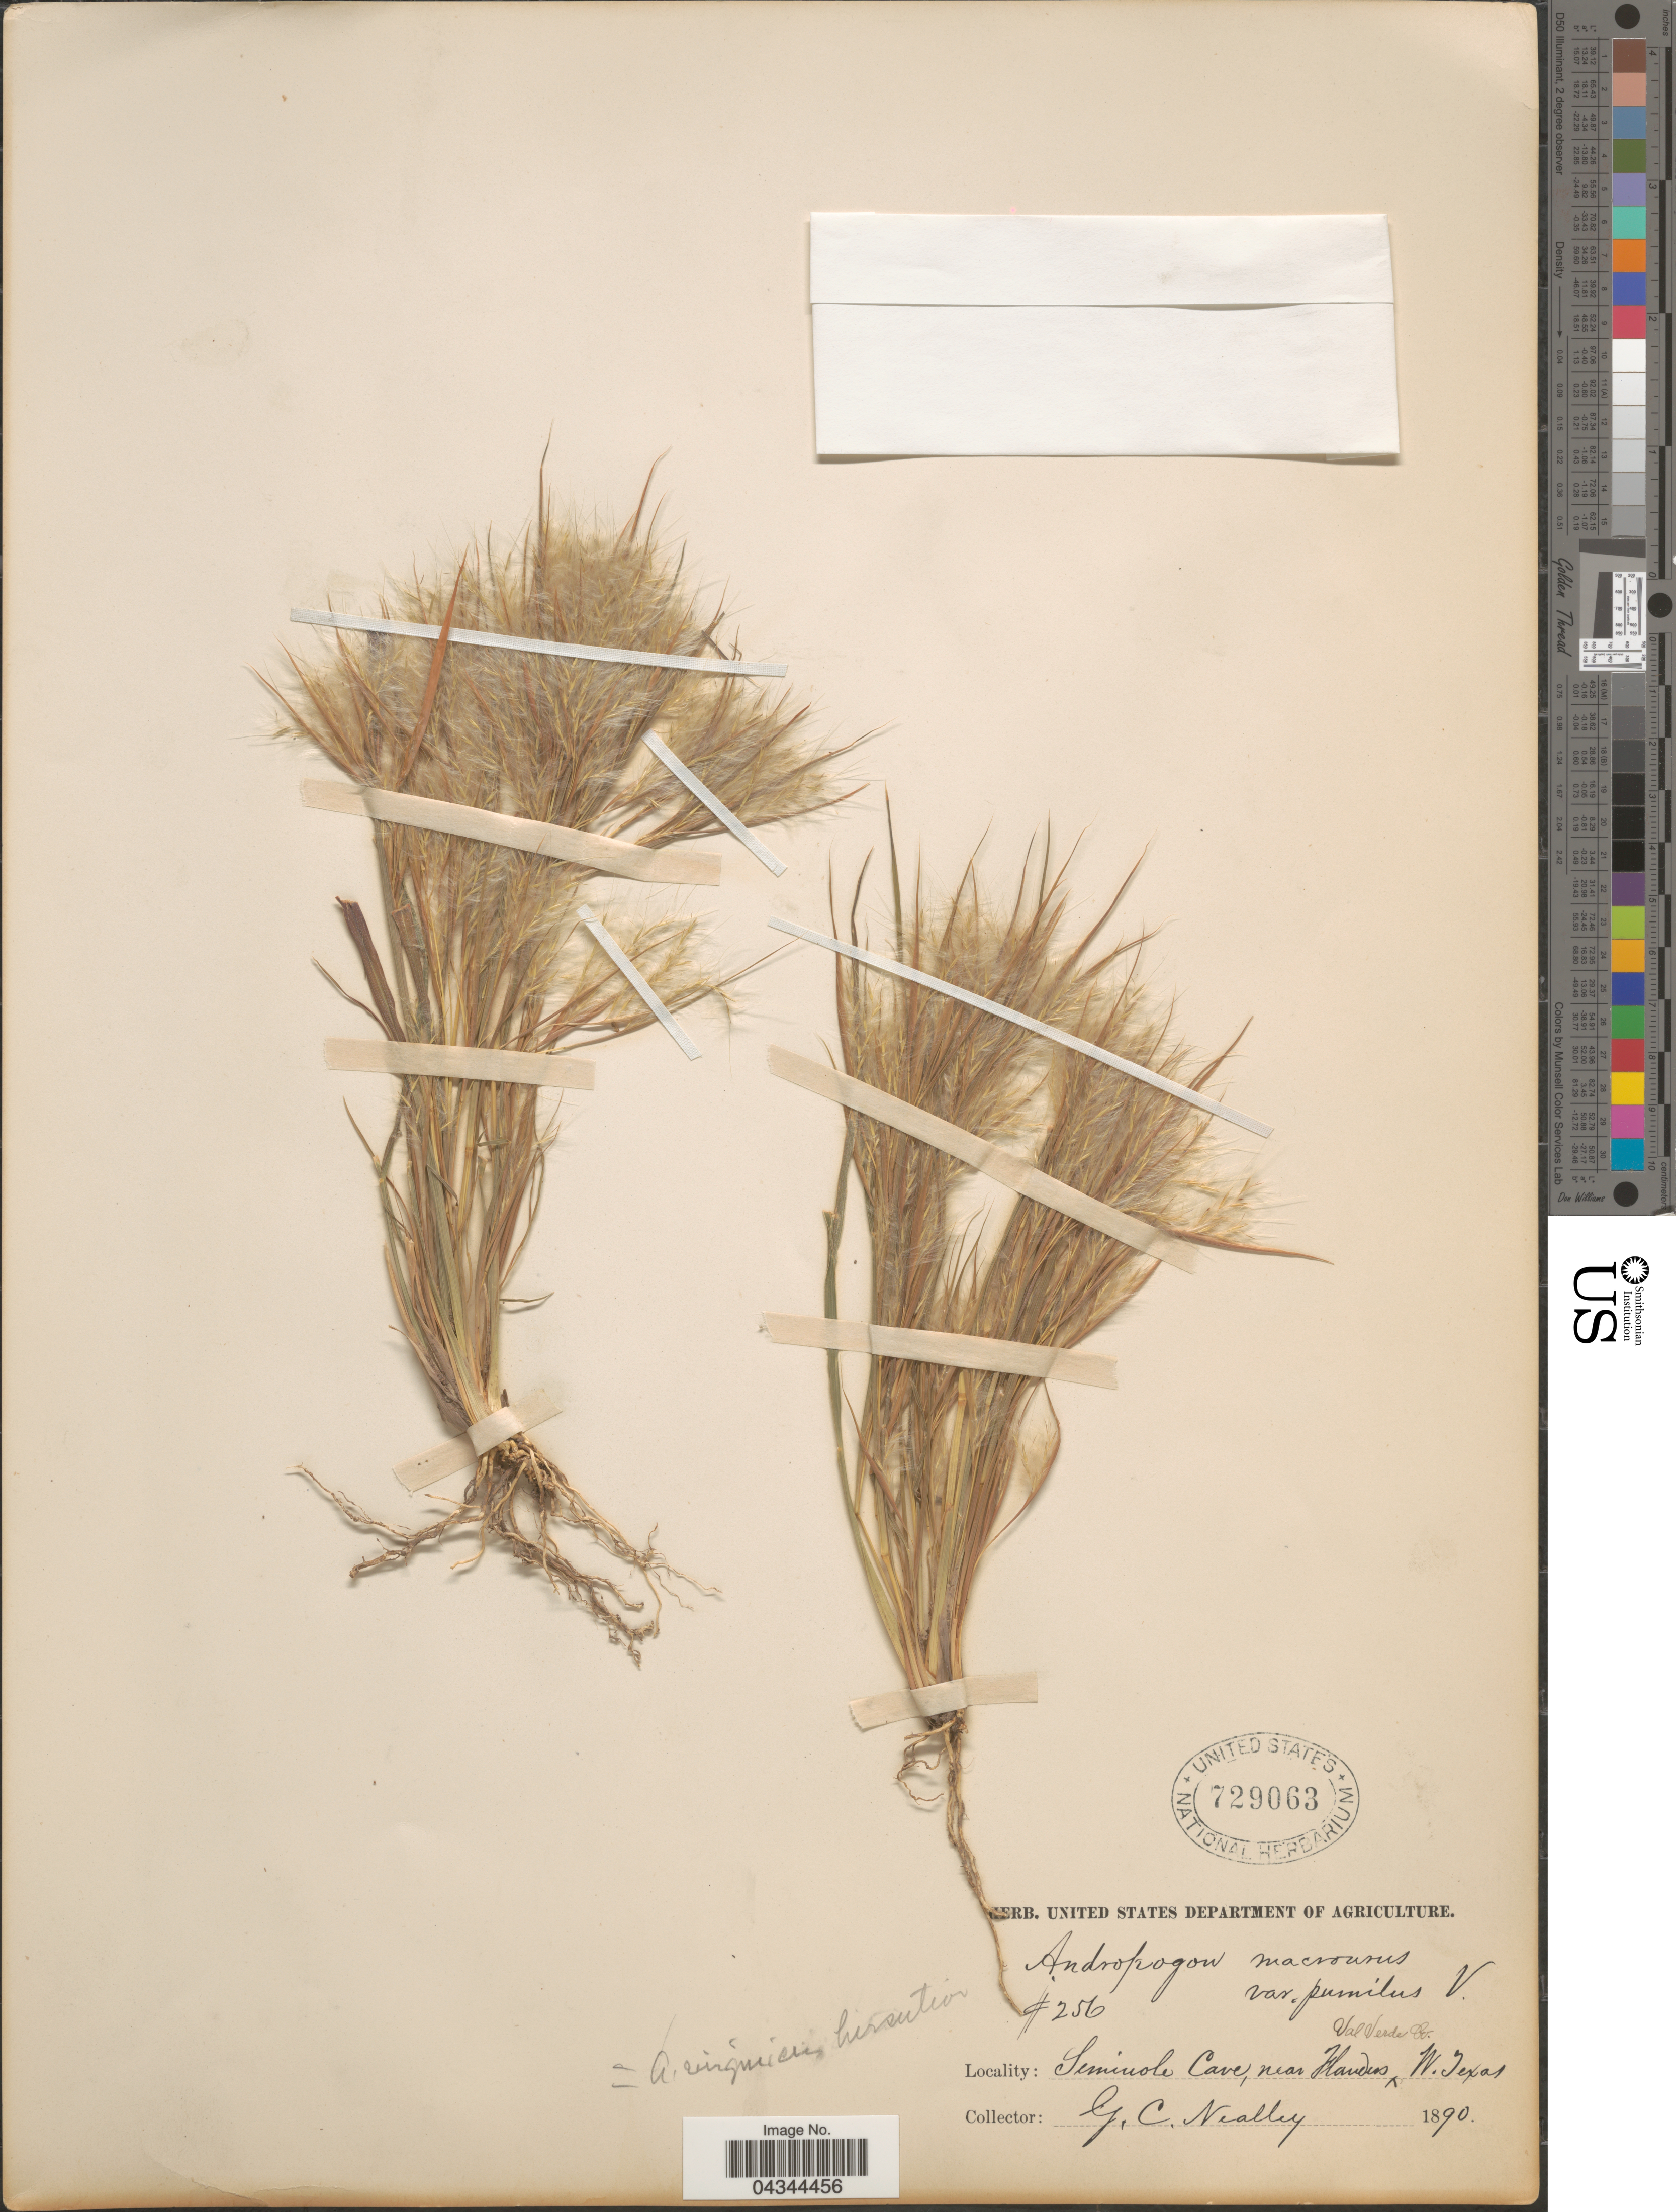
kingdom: Plantae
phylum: Tracheophyta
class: Liliopsida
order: Poales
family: Poaceae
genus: Andropogon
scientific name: Andropogon virginicus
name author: L.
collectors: G. C. Nealley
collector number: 256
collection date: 1890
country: United States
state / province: Texas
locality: Val Verde Co. Seminole Cave, near Flanders, W.Texas.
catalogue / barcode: US 729063